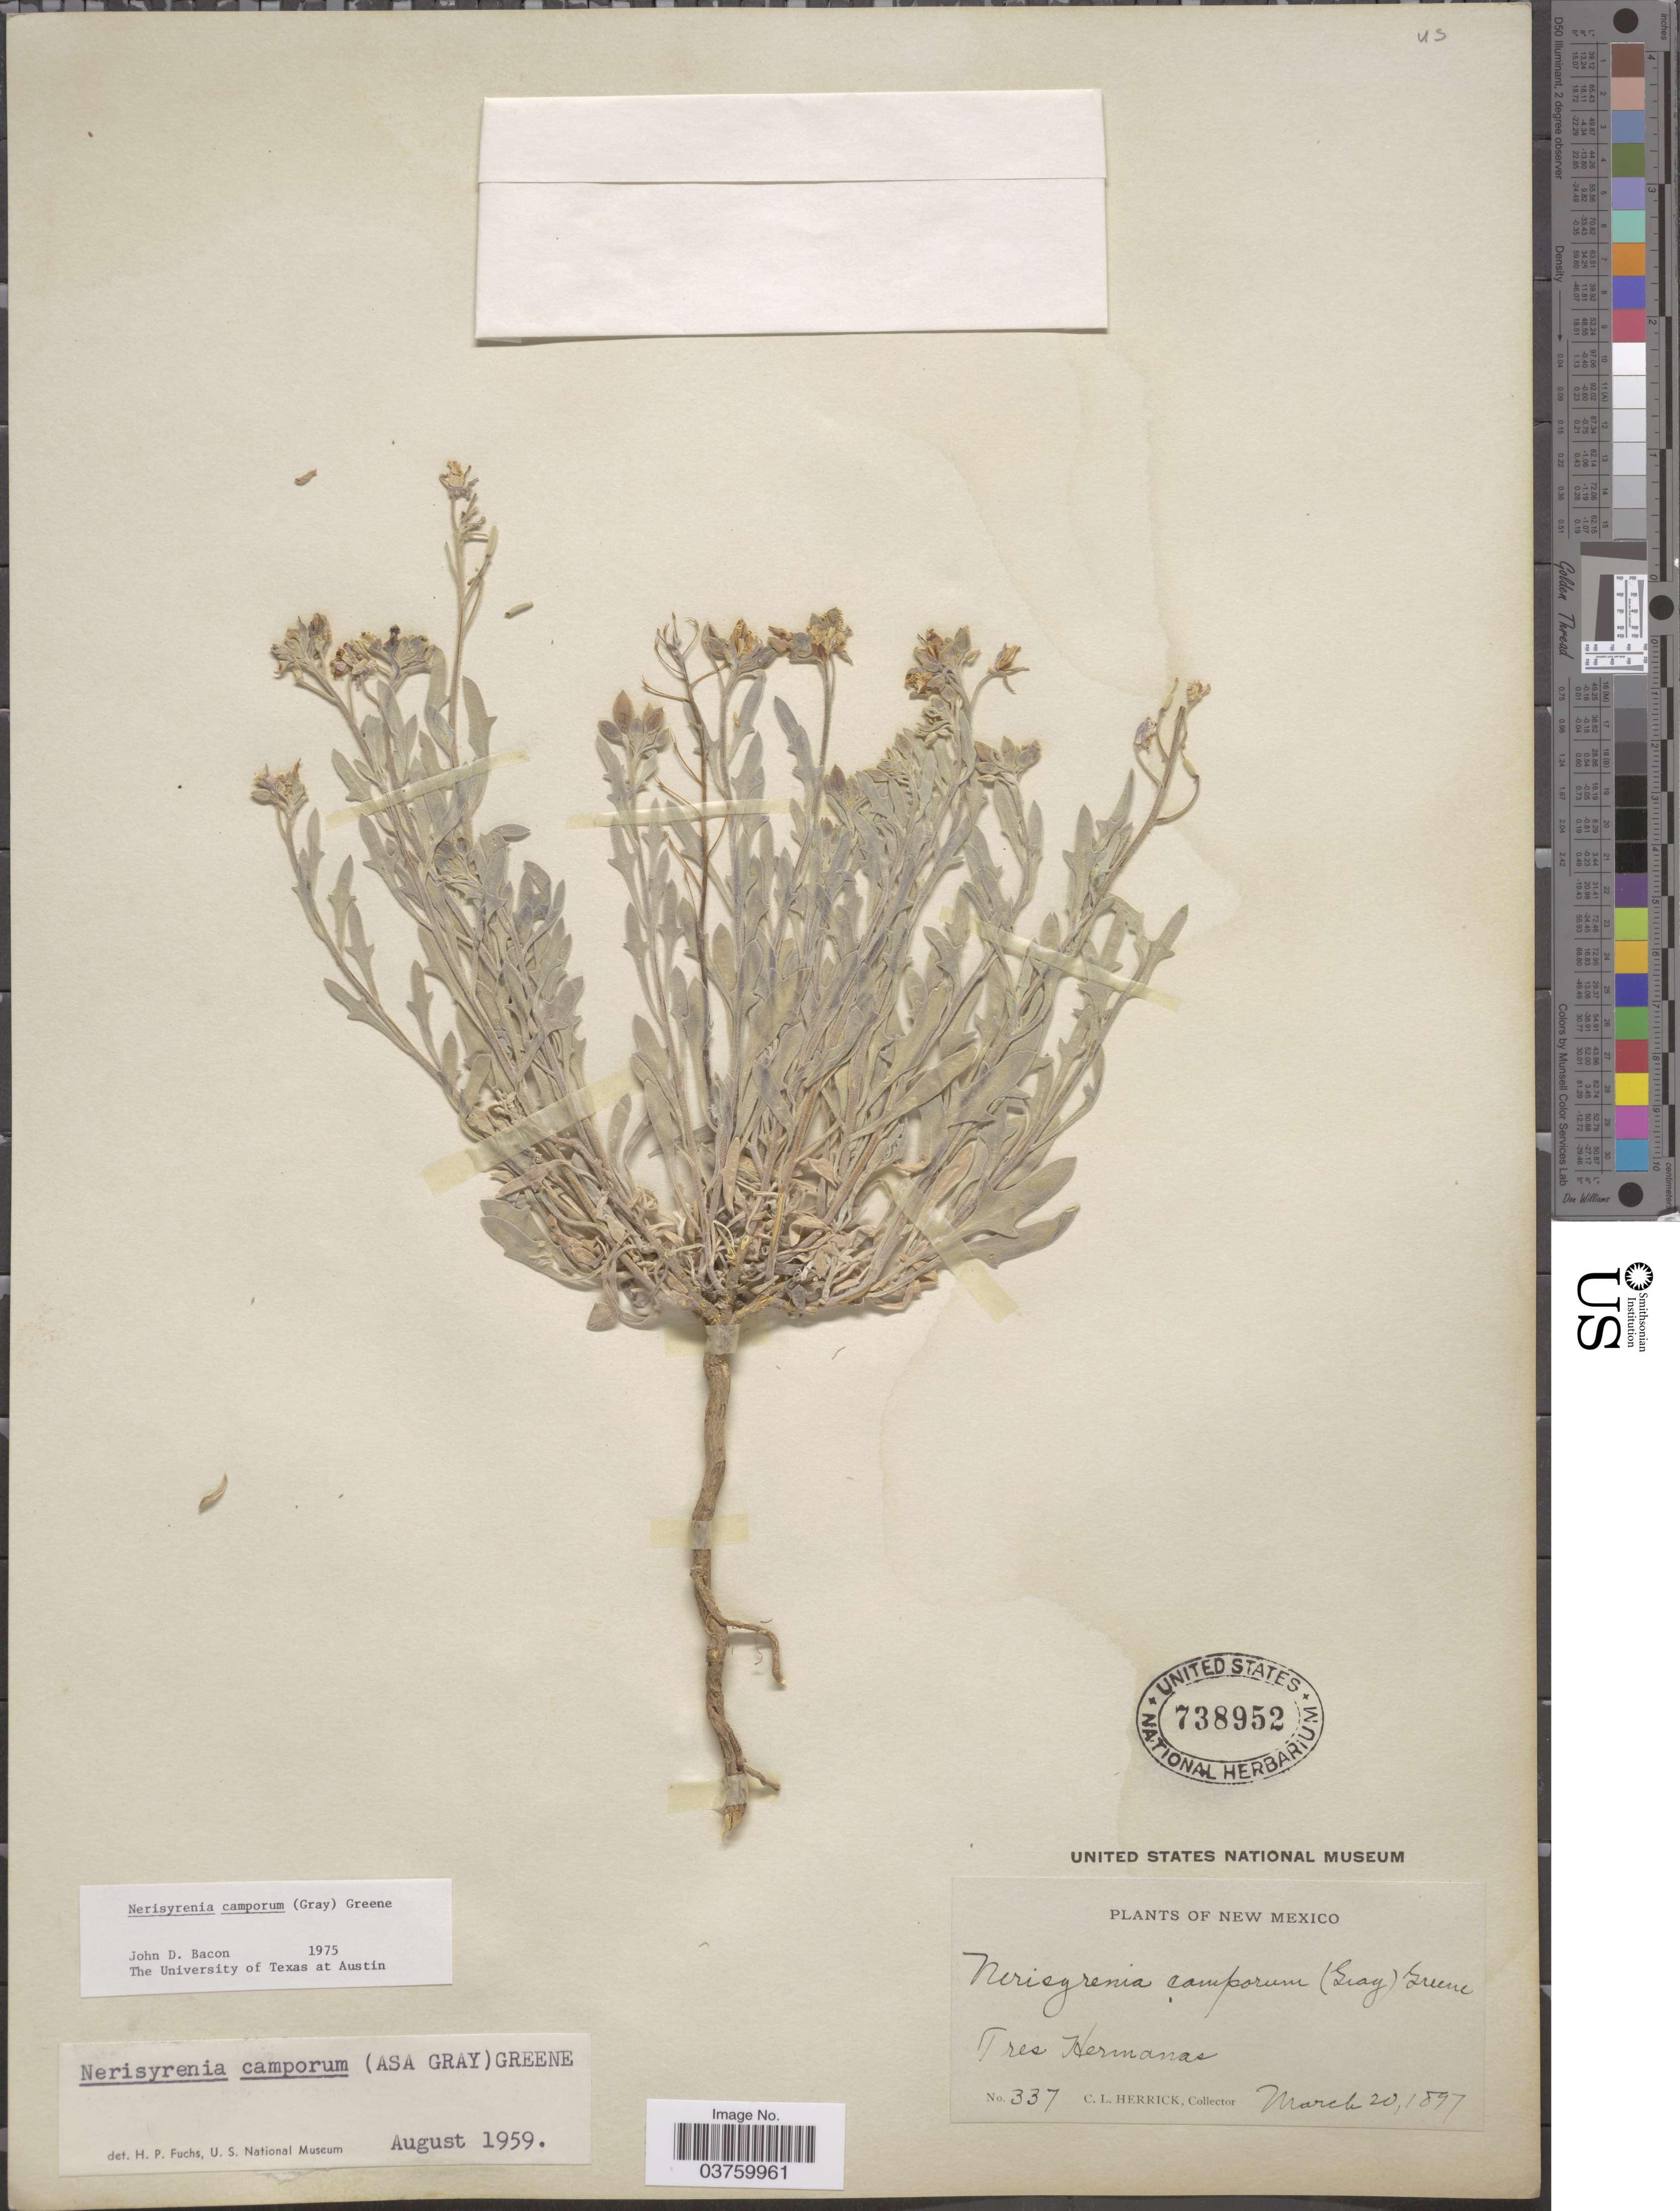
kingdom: Plantae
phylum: Tracheophyta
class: Magnoliopsida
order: Brassicales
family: Brassicaceae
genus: Nerisyrenia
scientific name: Nerisyrenia camporum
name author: (A. Gray) Greene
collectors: C. Herrick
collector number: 337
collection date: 1897-03-20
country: United States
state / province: New Mexico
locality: Tres Hermanas.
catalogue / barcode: US 738952